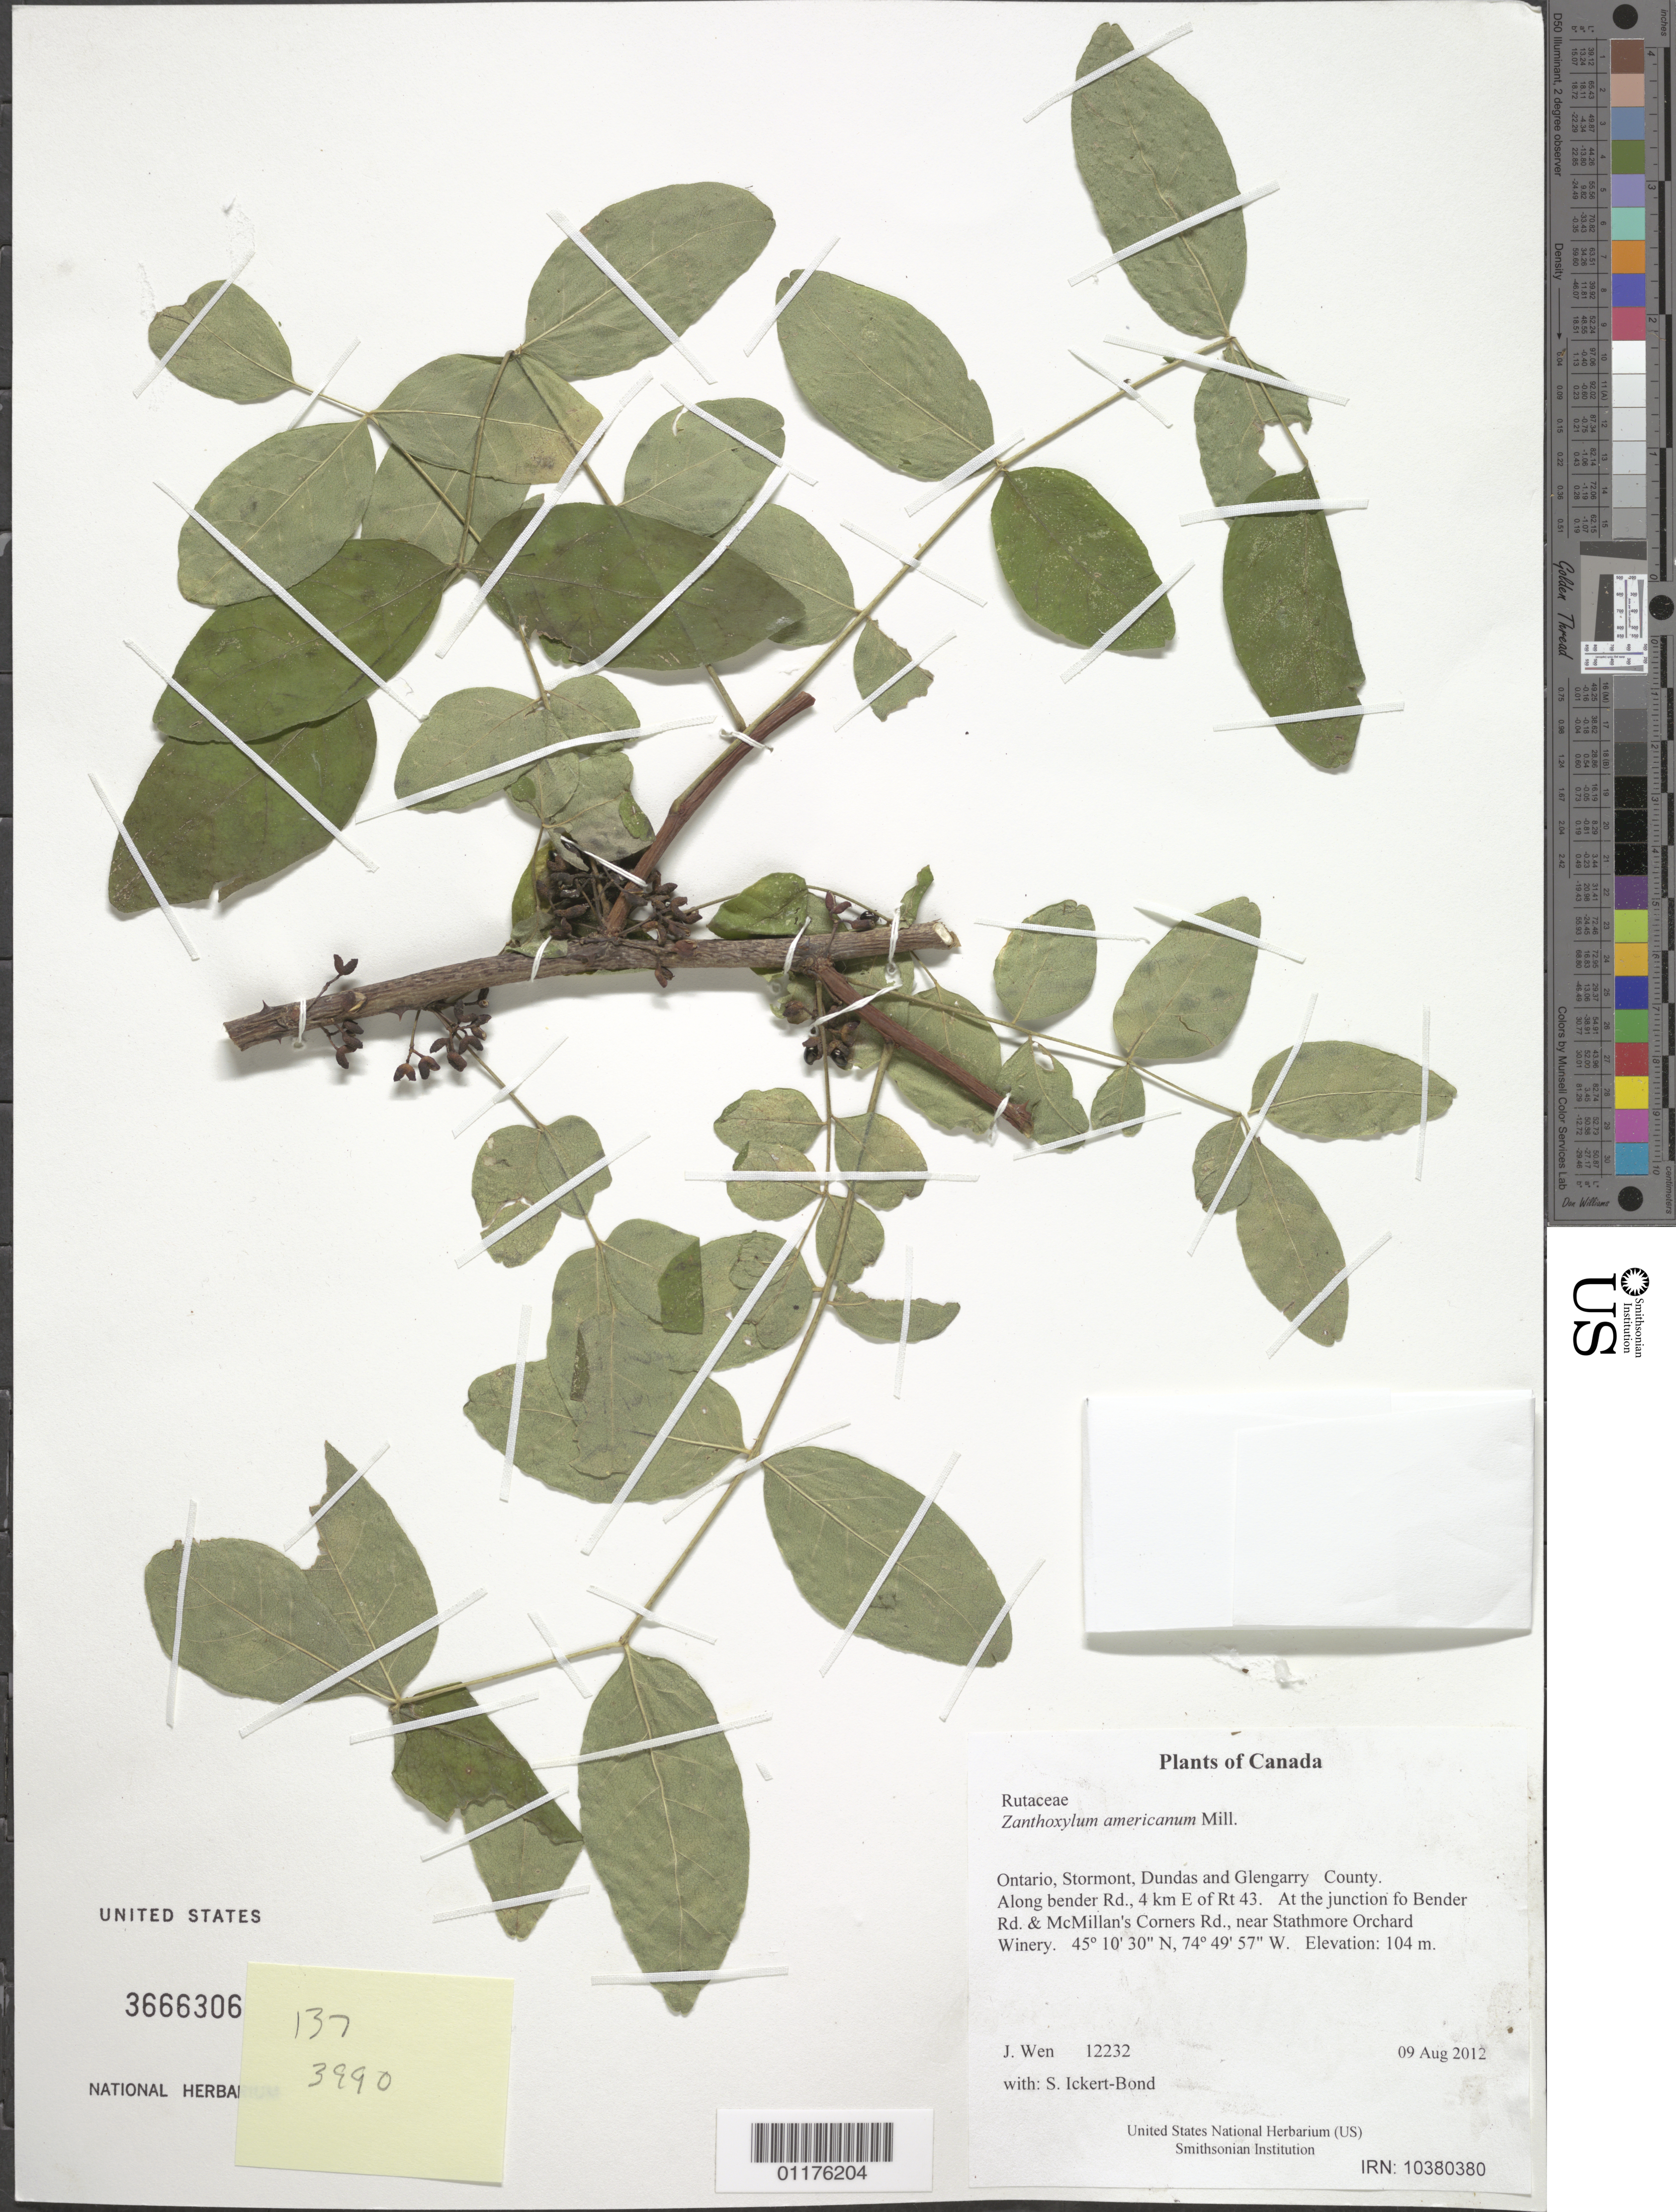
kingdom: Plantae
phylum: Tracheophyta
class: Magnoliopsida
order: Sapindales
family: Rutaceae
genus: Zanthoxylum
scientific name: Zanthoxylum americanum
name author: Mill.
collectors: J. Wen & S. Ickert-Bond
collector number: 12232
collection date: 2012-08-09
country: Canada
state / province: Ontario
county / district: Stormont, Dundas and Glengarry County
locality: Along bender Rd., 4 km E of Rt 43. At the junction of Bender Rd. & McMillan's Corners Rd., near Stathmore Orchard Winery.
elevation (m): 104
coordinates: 45 10.495 N, 74 49.954 W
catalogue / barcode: US 3666306